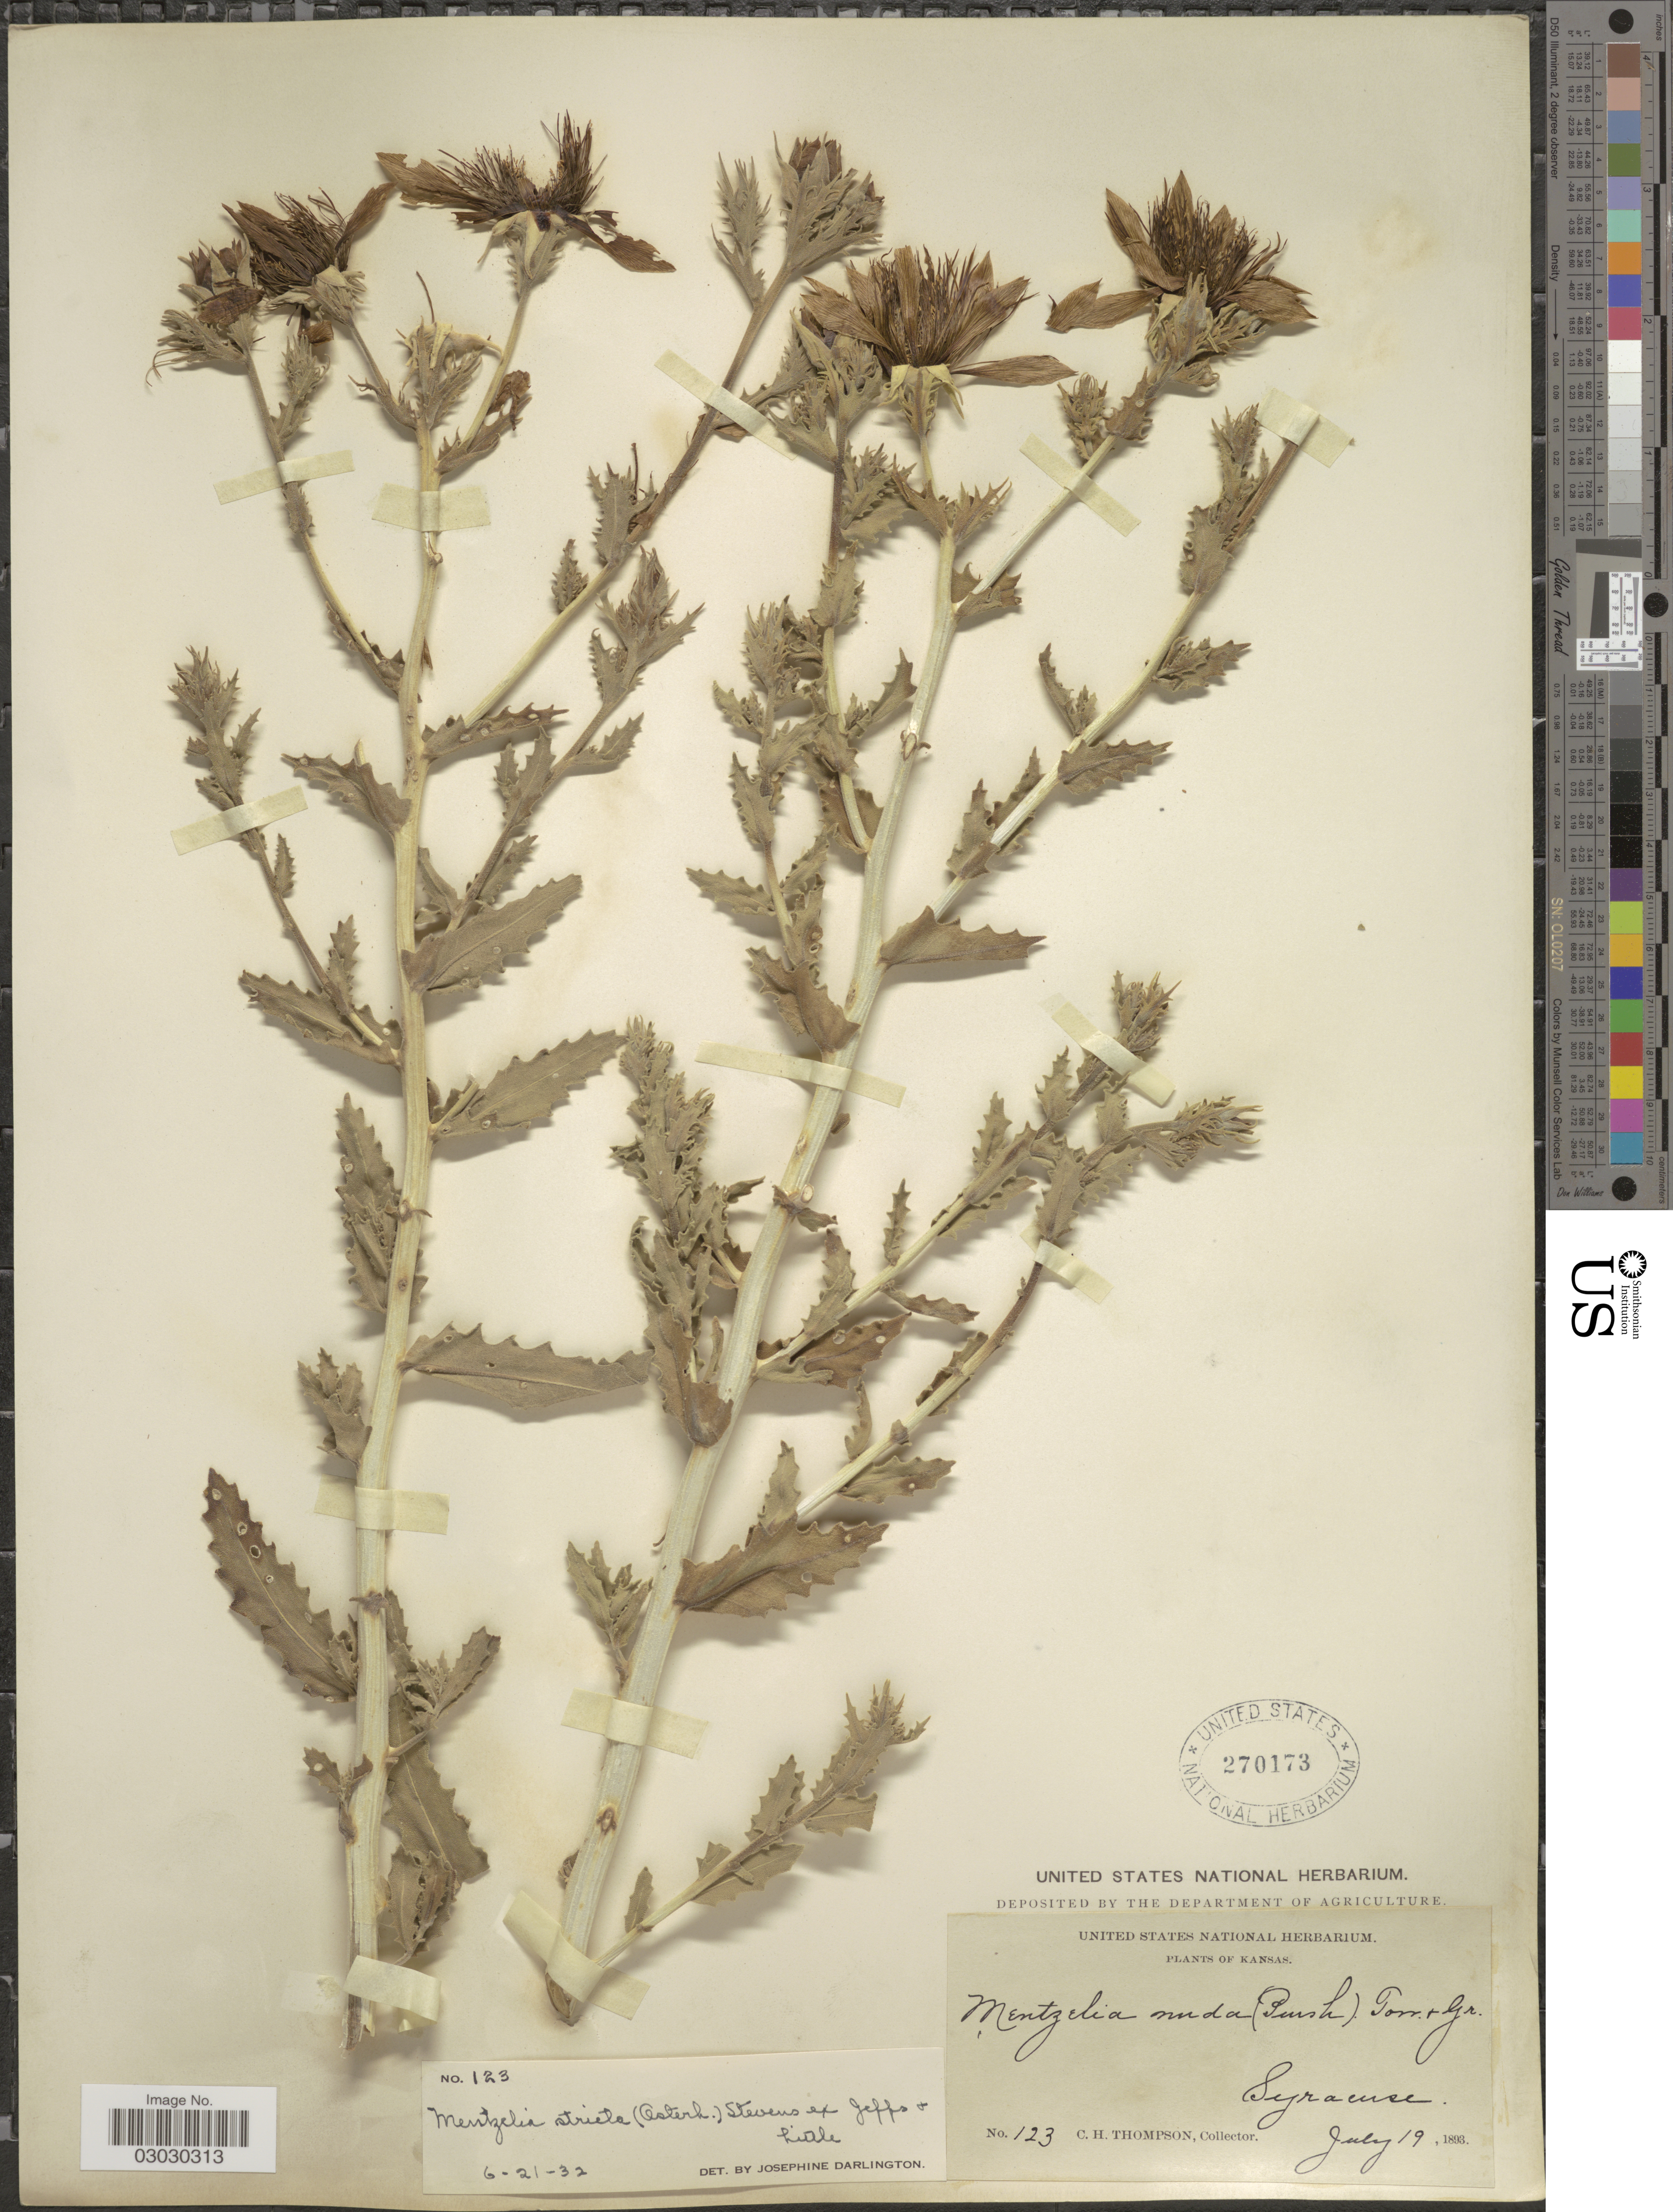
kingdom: Plantae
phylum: Tracheophyta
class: Magnoliopsida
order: Cornales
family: Loasaceae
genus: Mentzelia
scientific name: Mentzelia stricta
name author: (Osterh.) Stevens ex Jeffs & Little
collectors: C. H. Thompson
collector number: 123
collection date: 1893-07-19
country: United States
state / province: Kansas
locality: Syracuse.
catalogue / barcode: US 270173